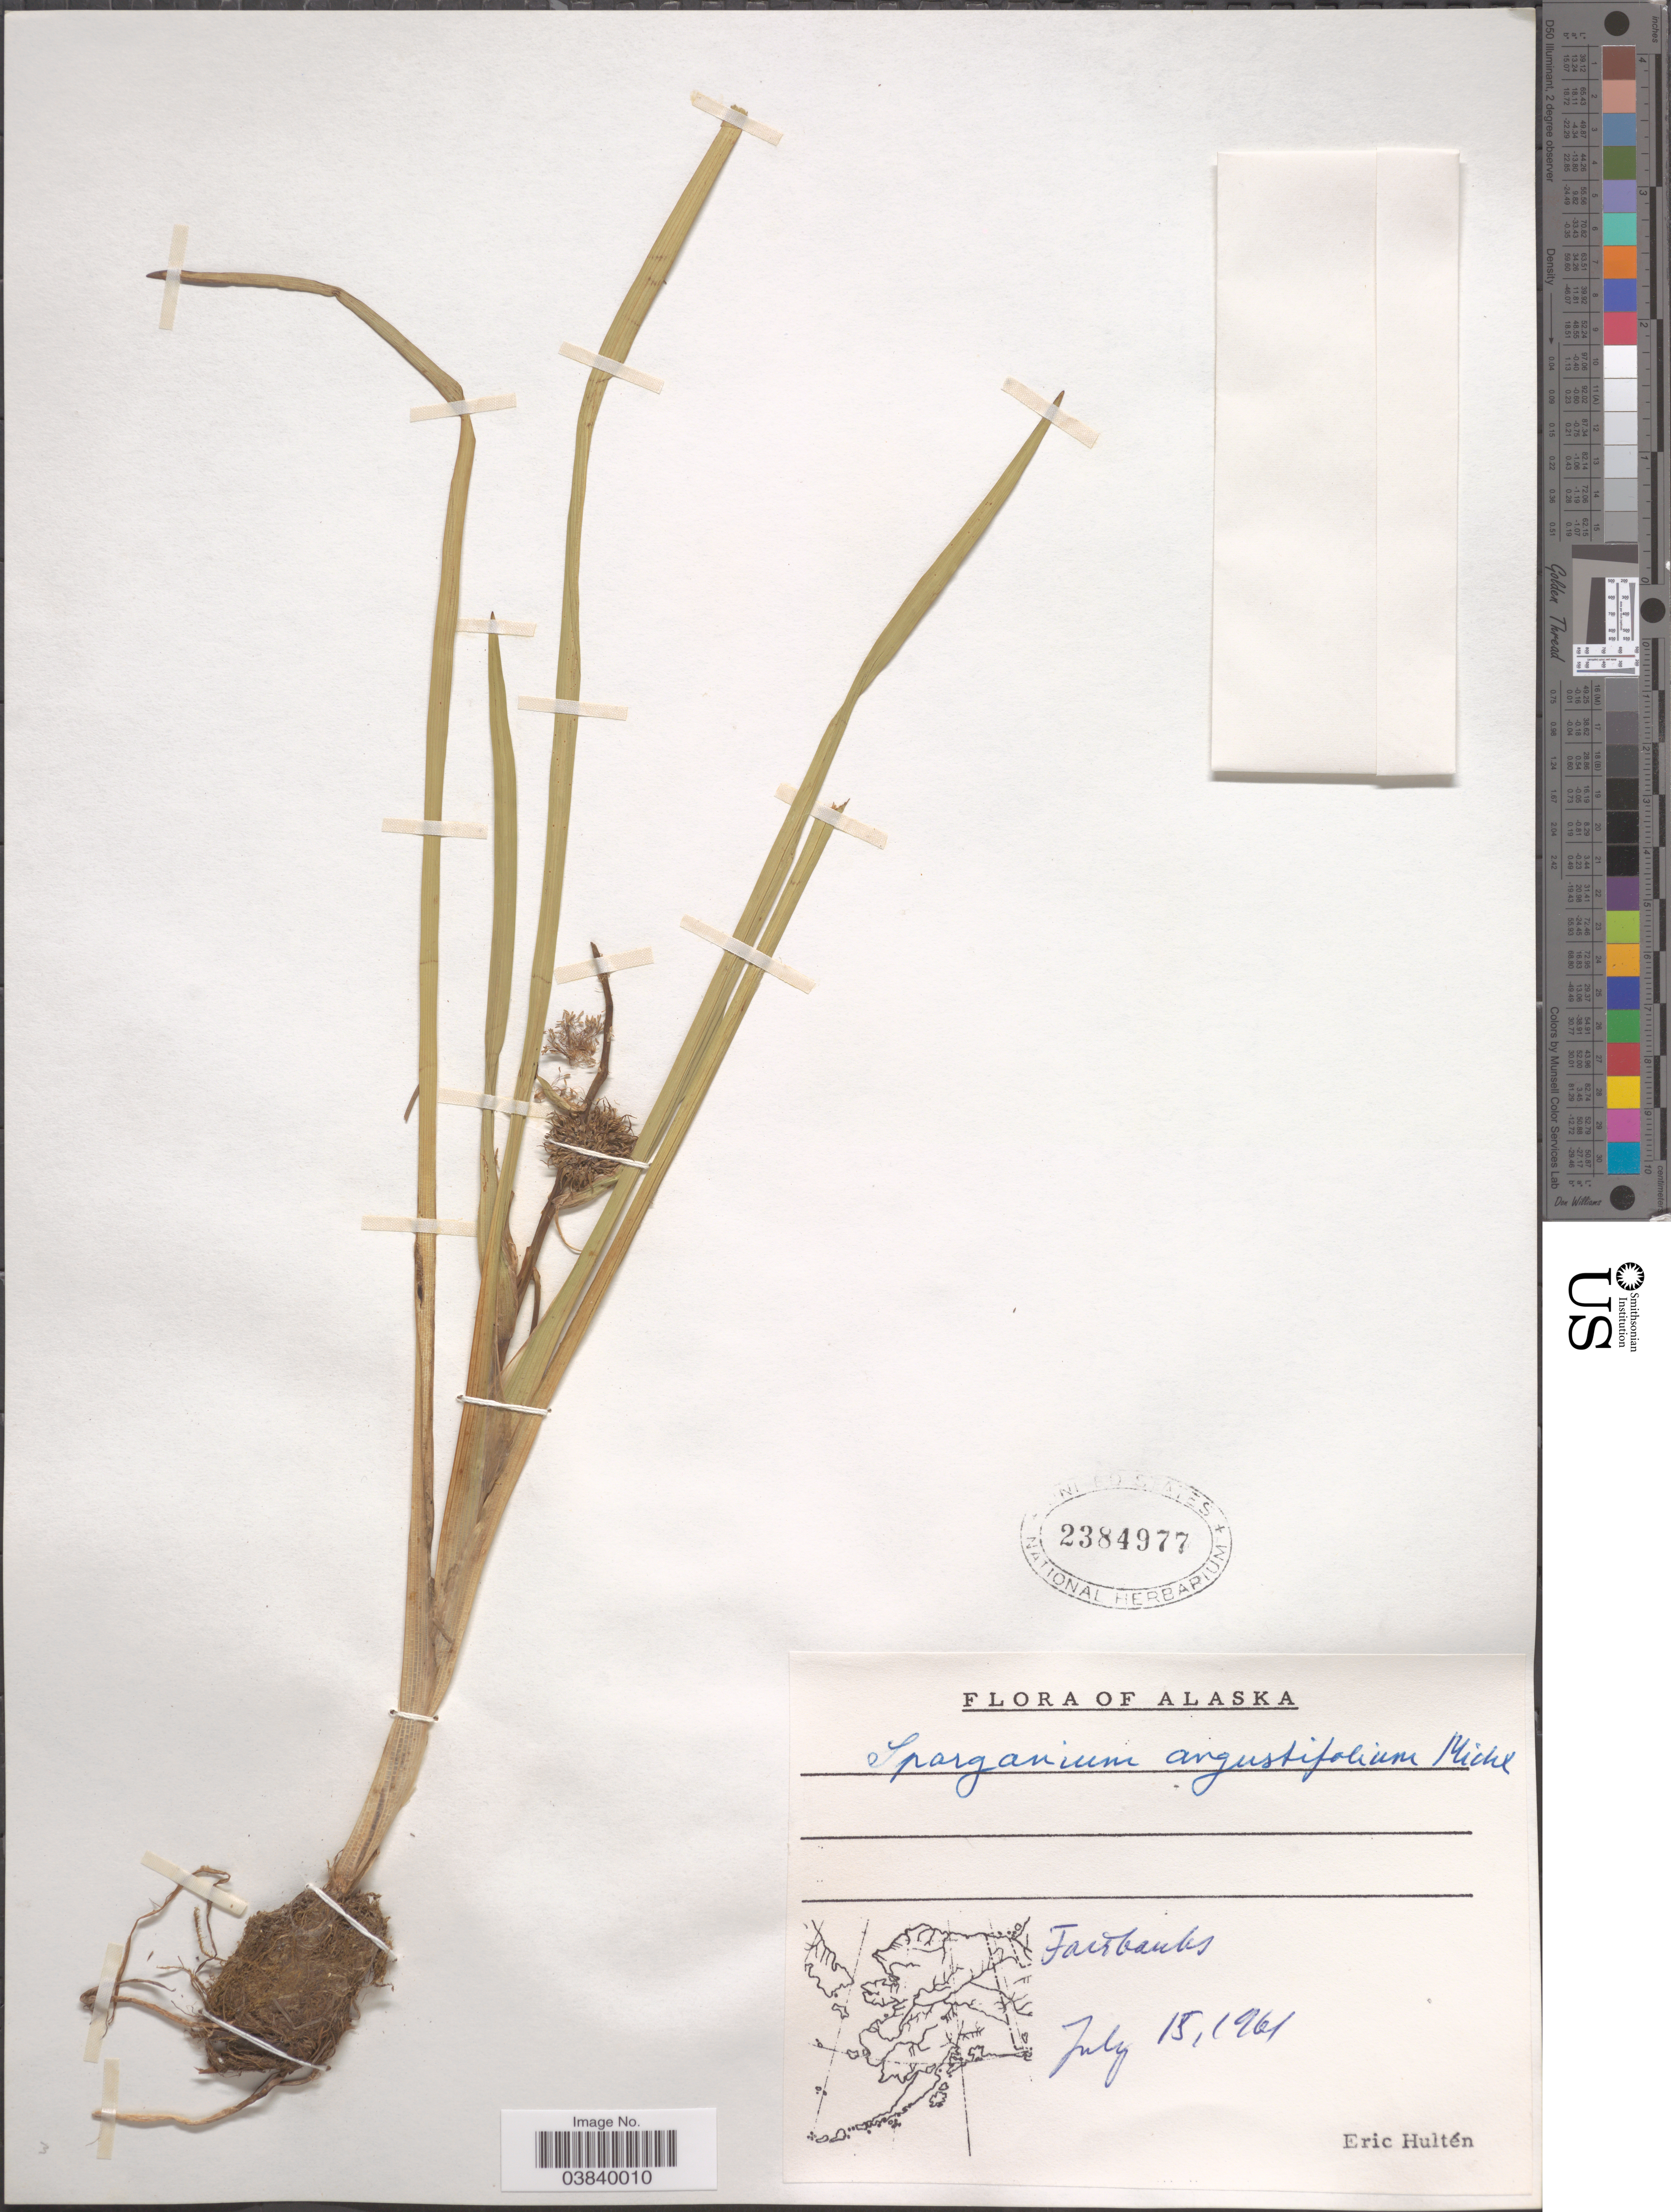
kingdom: Plantae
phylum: Tracheophyta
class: Liliopsida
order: Poales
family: Typhaceae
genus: Sparganium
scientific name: Sparganium angustifolium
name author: Michx.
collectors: E. G. Hultén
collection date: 1961-07-15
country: United States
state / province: Alaska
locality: Fairbanks.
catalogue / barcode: US 2384977